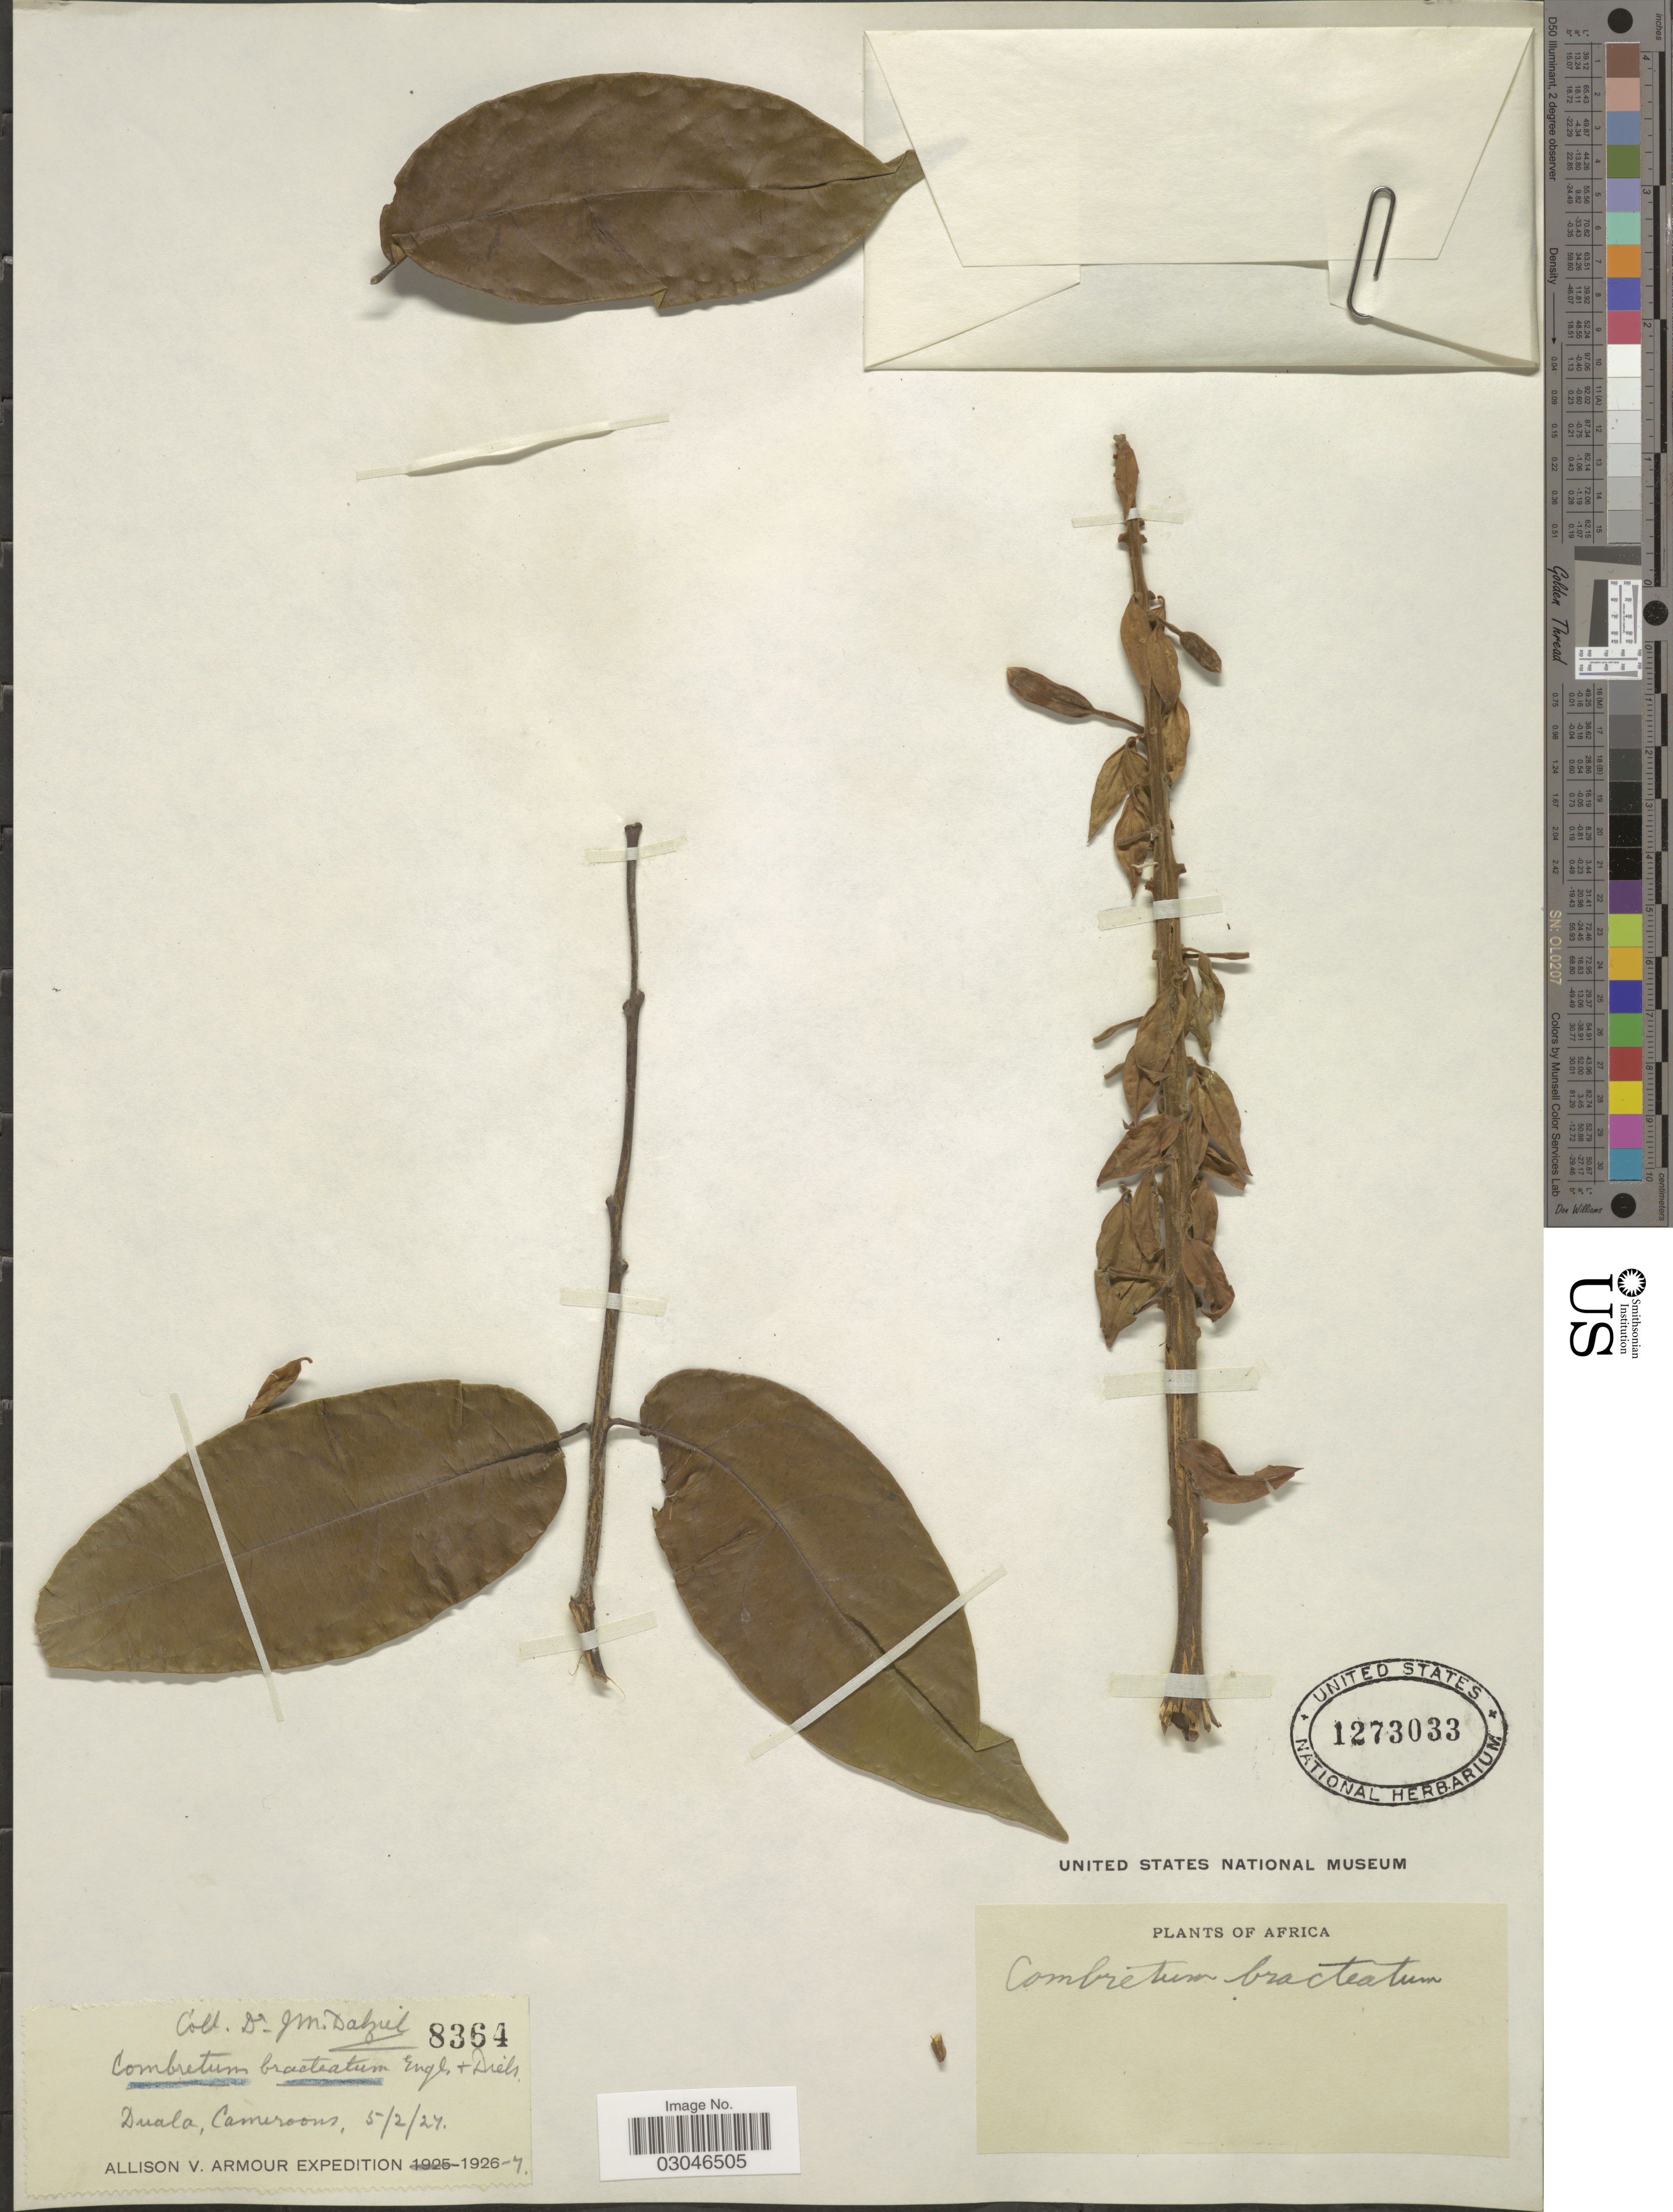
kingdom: Plantae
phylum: Tracheophyta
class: Magnoliopsida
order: Myrtales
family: Combretaceae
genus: Combretum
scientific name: Combretum bracteatum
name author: (Laws.) Engl. & Diels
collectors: J. Dalziel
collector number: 8364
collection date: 1927-02-05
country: Cameroon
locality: Duala, Cameroons.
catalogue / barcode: US 1273033